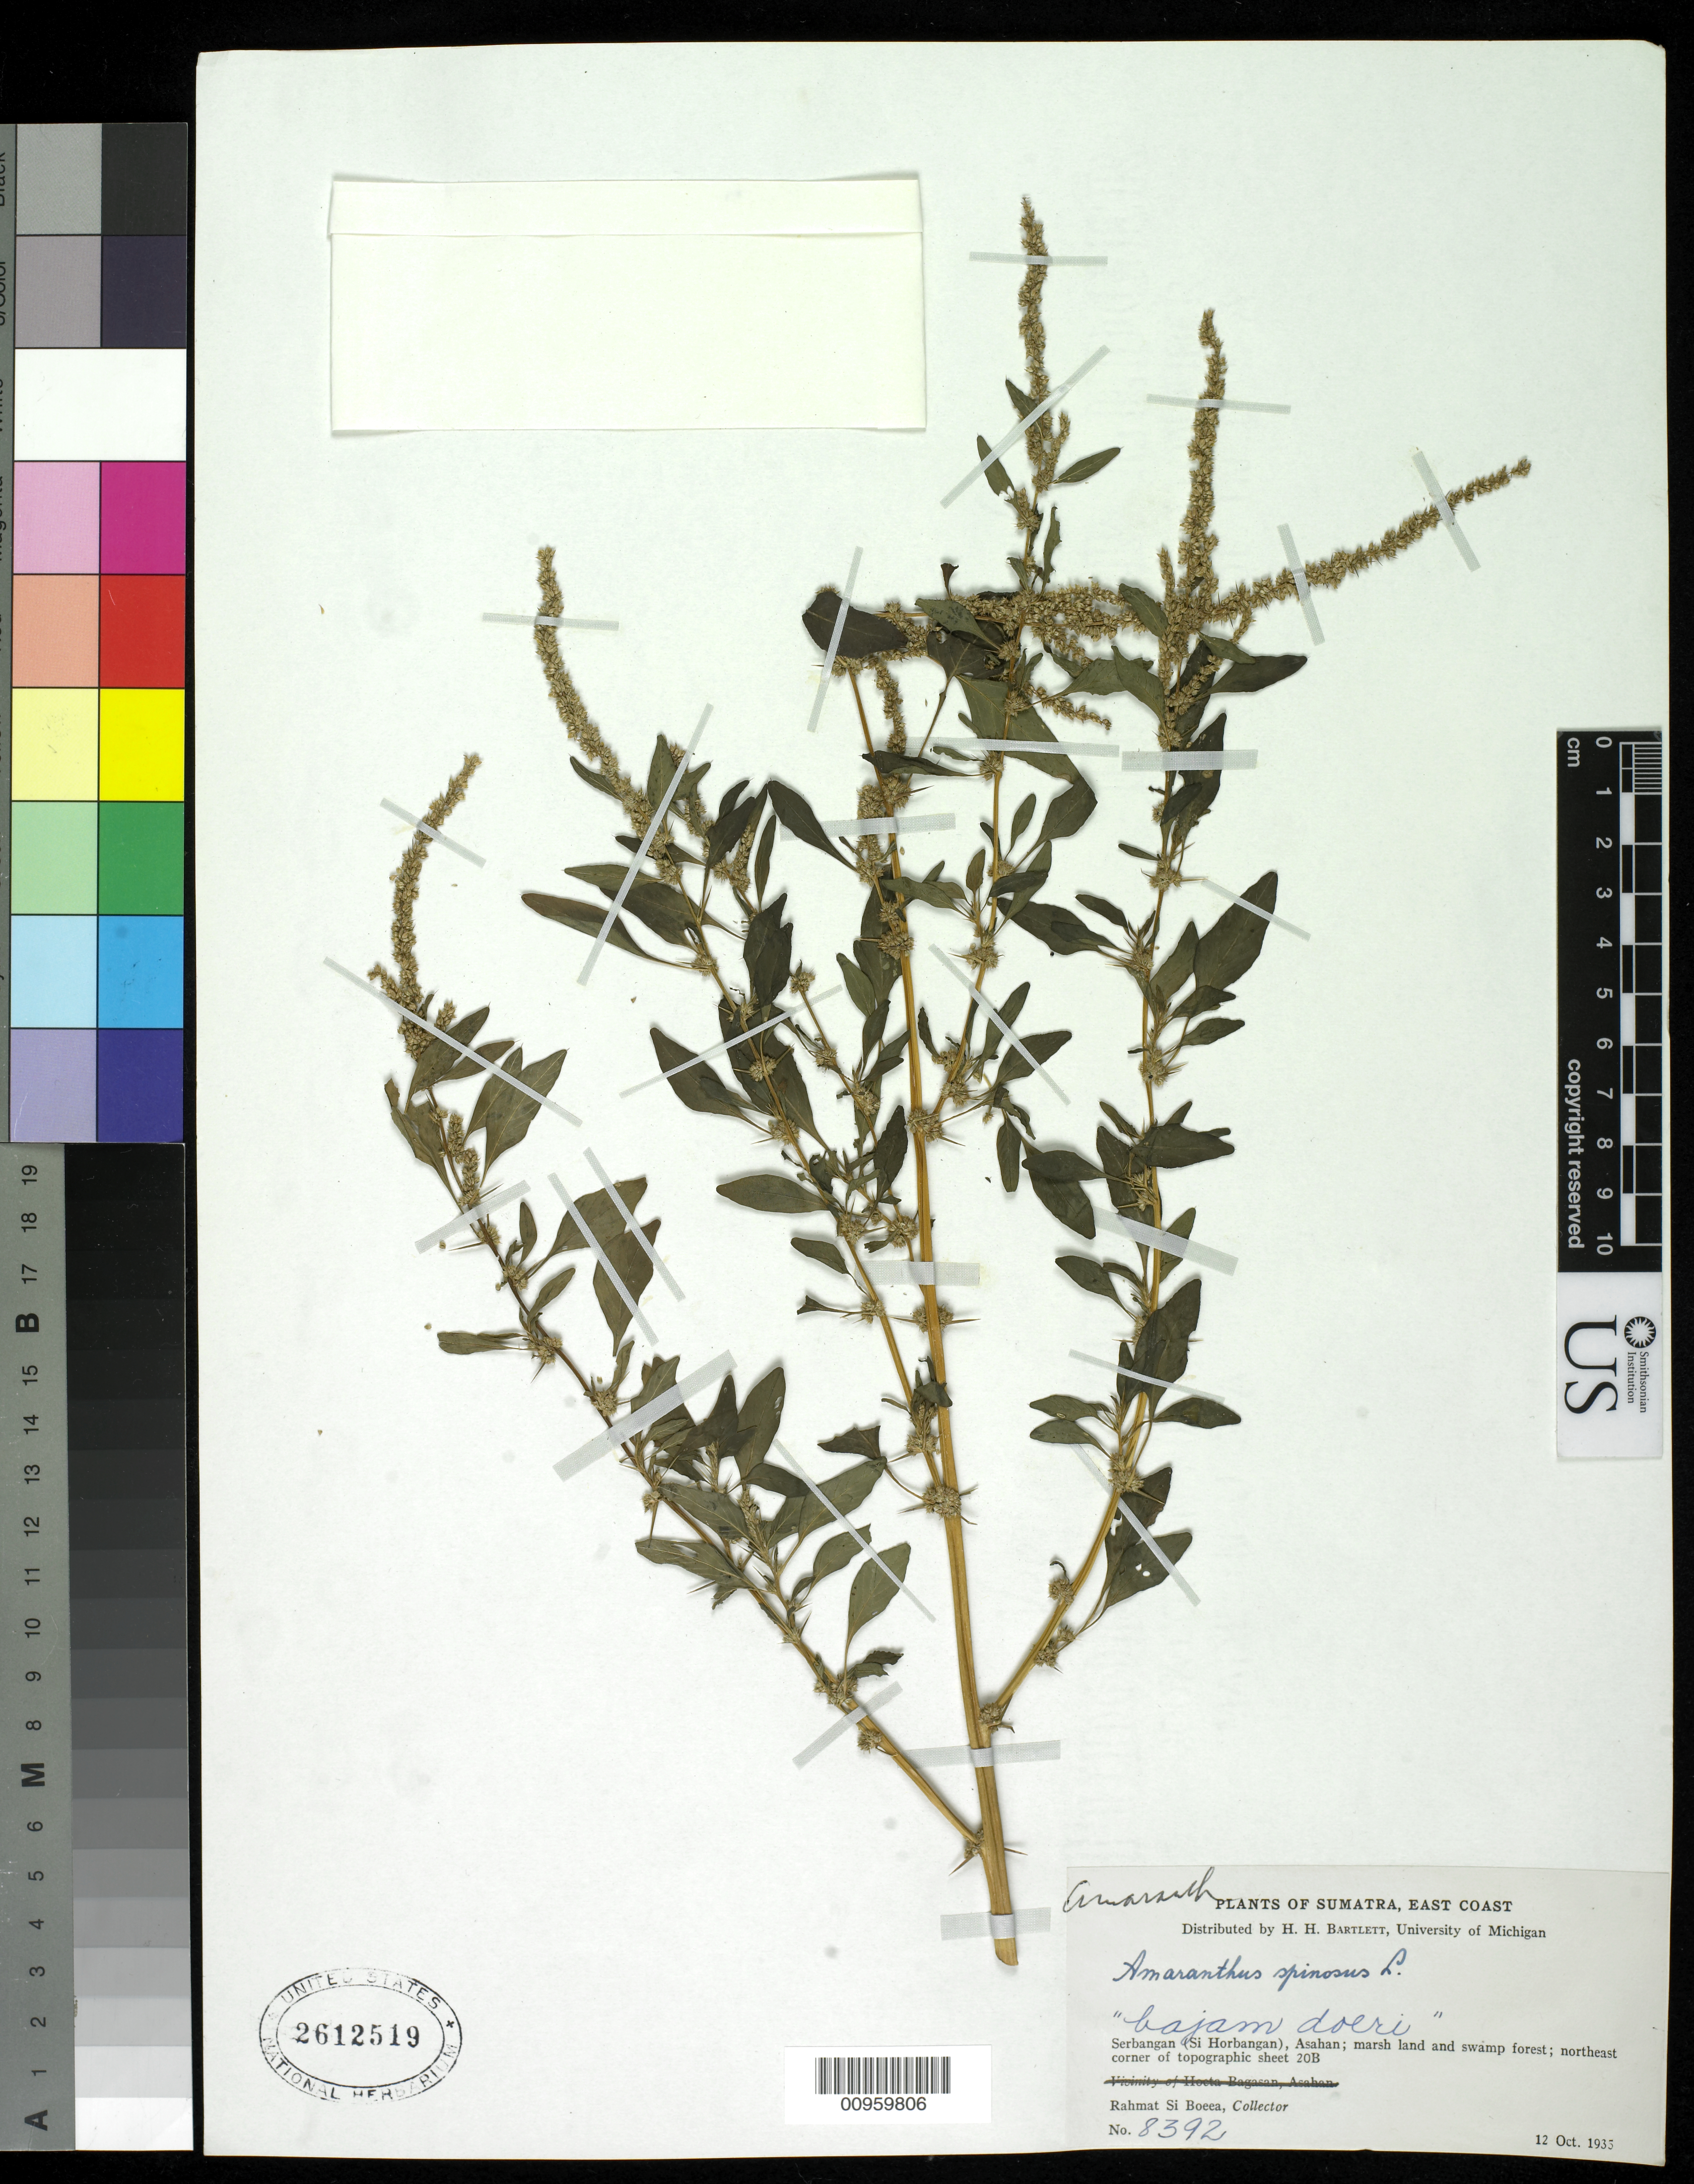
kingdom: Plantae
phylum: Tracheophyta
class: Magnoliopsida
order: Caryophyllales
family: Amaranthaceae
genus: Amaranthus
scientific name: Amaranthus spinosus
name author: L.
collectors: Rahmat Si Boeea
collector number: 8392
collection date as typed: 12 Oct 1935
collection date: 1935-10-12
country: Indonesia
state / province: Sumatra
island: Sumatra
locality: Serbangan, Ashlan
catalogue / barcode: US 2612519